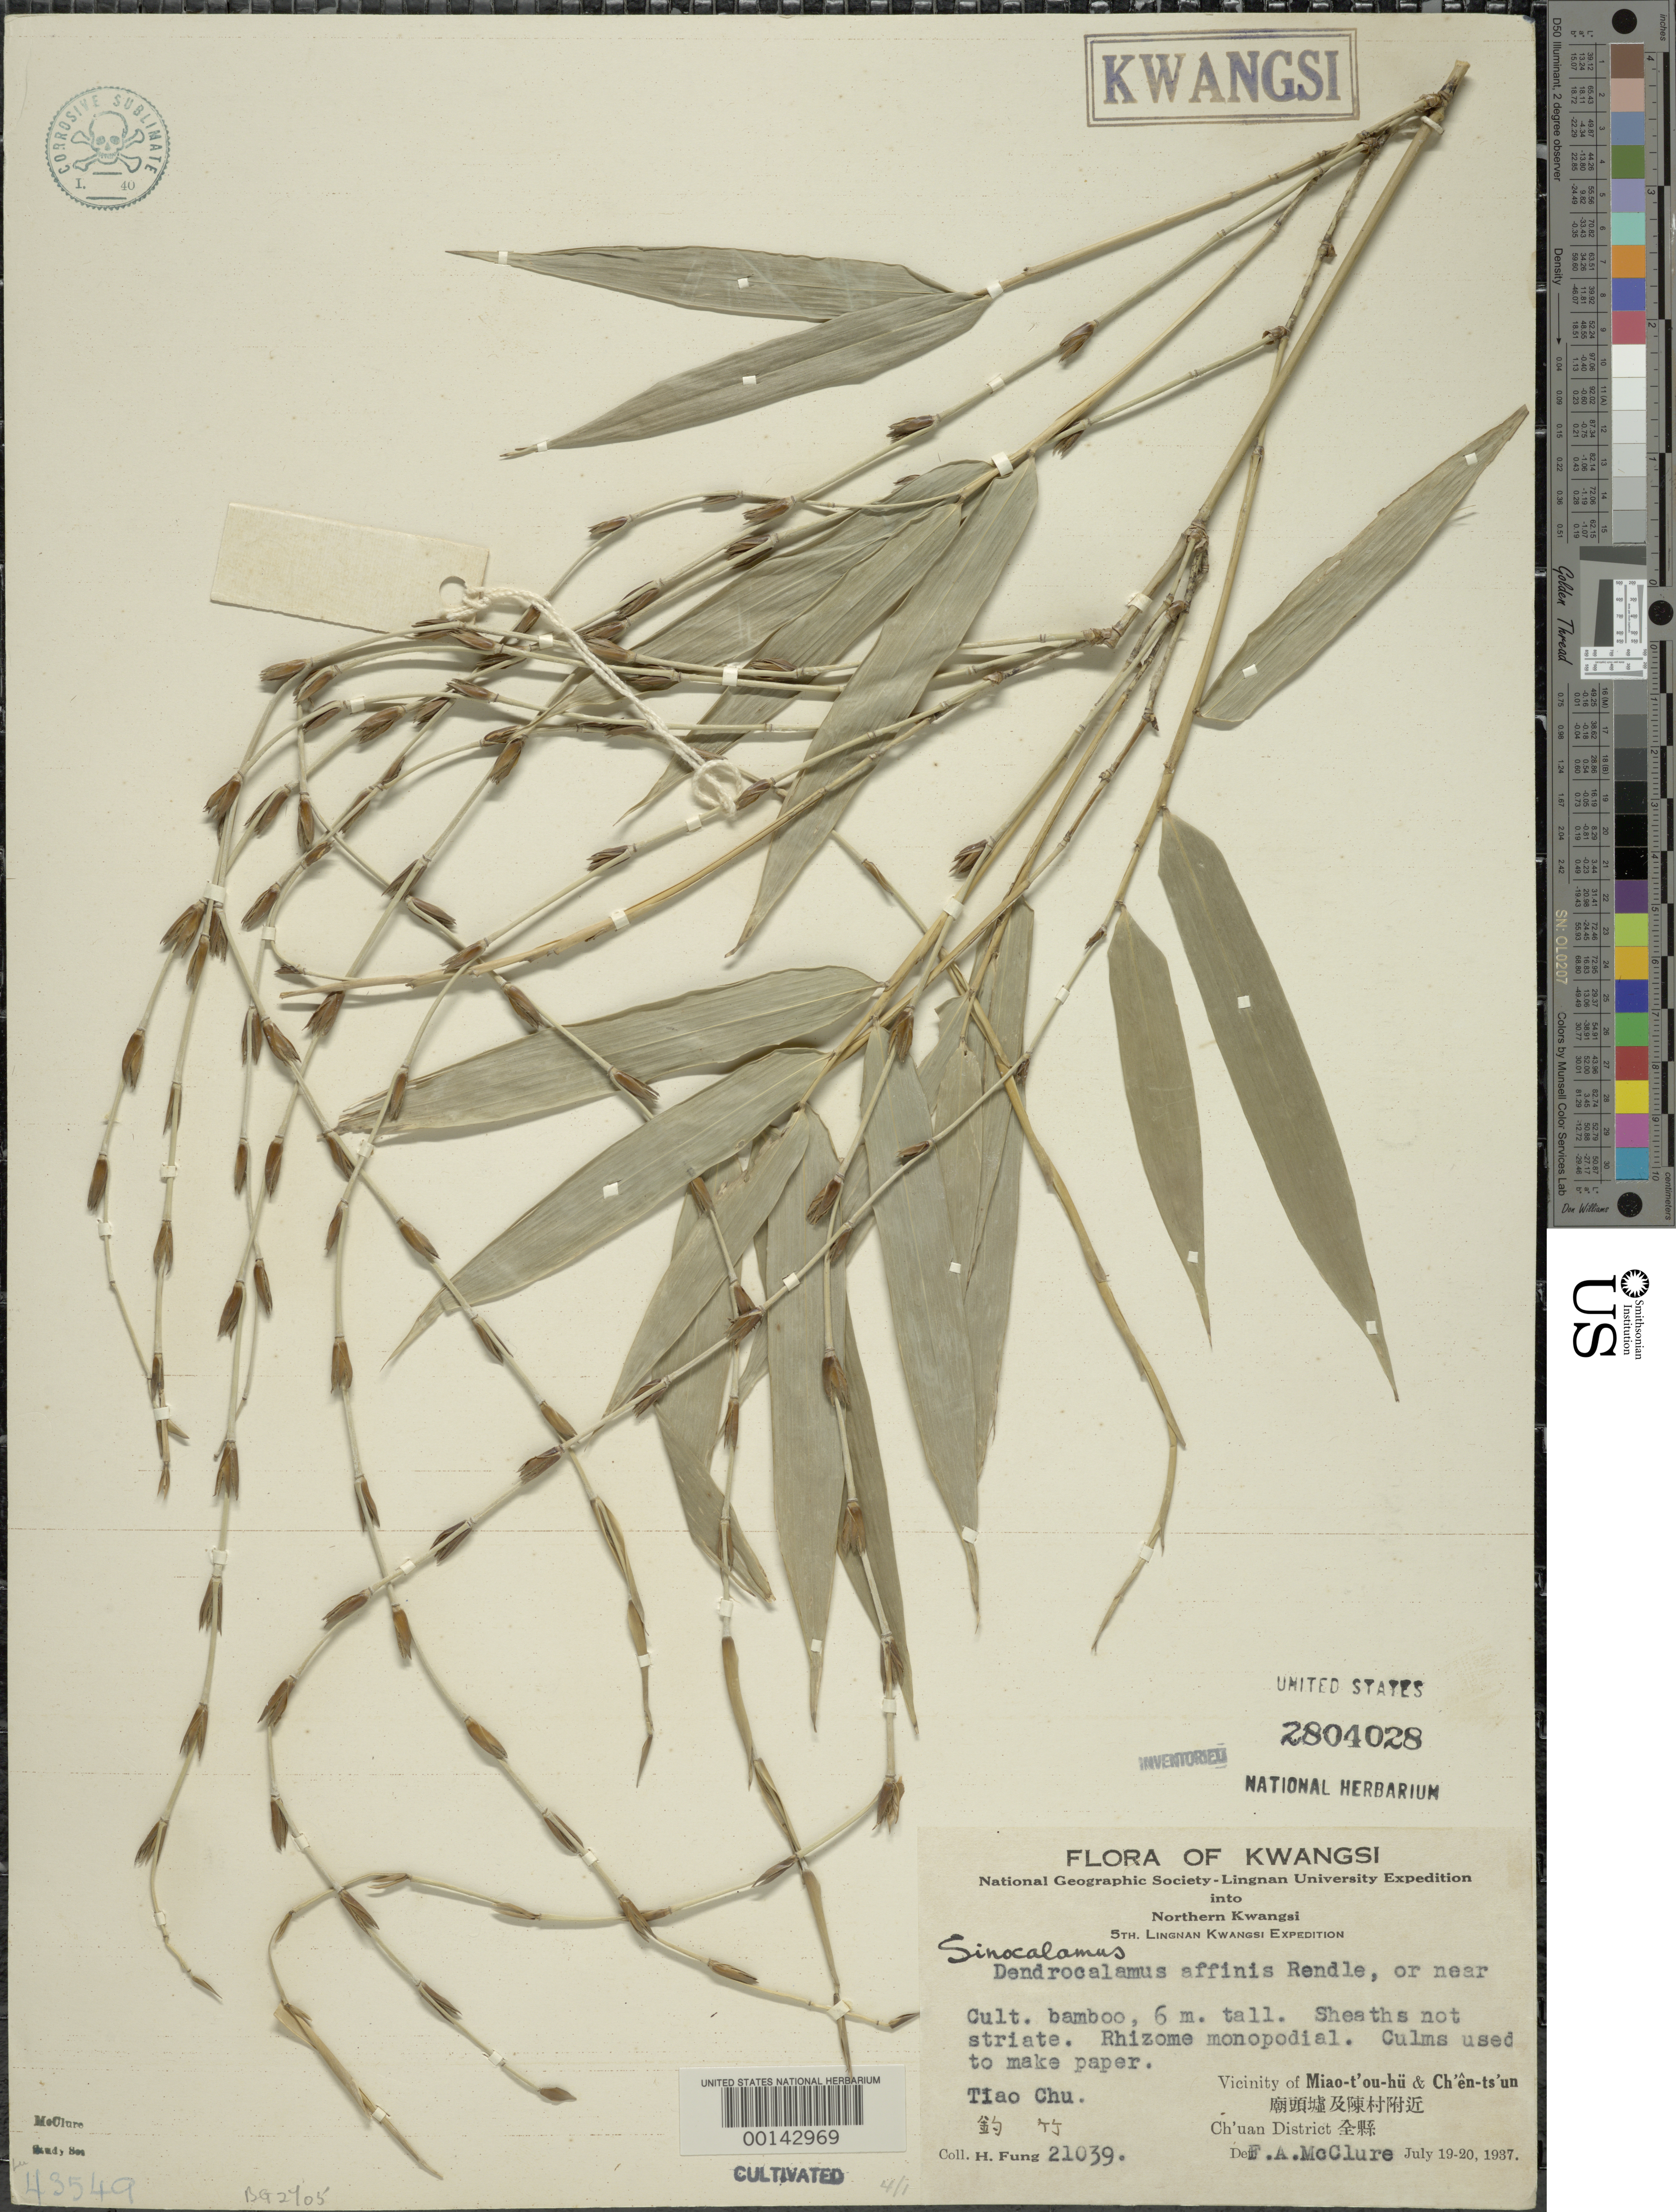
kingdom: Plantae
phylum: Tracheophyta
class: Liliopsida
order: Poales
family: Poaceae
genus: Sinocalamus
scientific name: Sinocalamus sp.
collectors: H. L. Fung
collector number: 21039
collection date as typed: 19 Jul 1937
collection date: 1937-07-19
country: China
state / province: Jiangxi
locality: Ch'uan, miao-t'ou-hu/ch'en-ts'un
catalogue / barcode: US 2804028